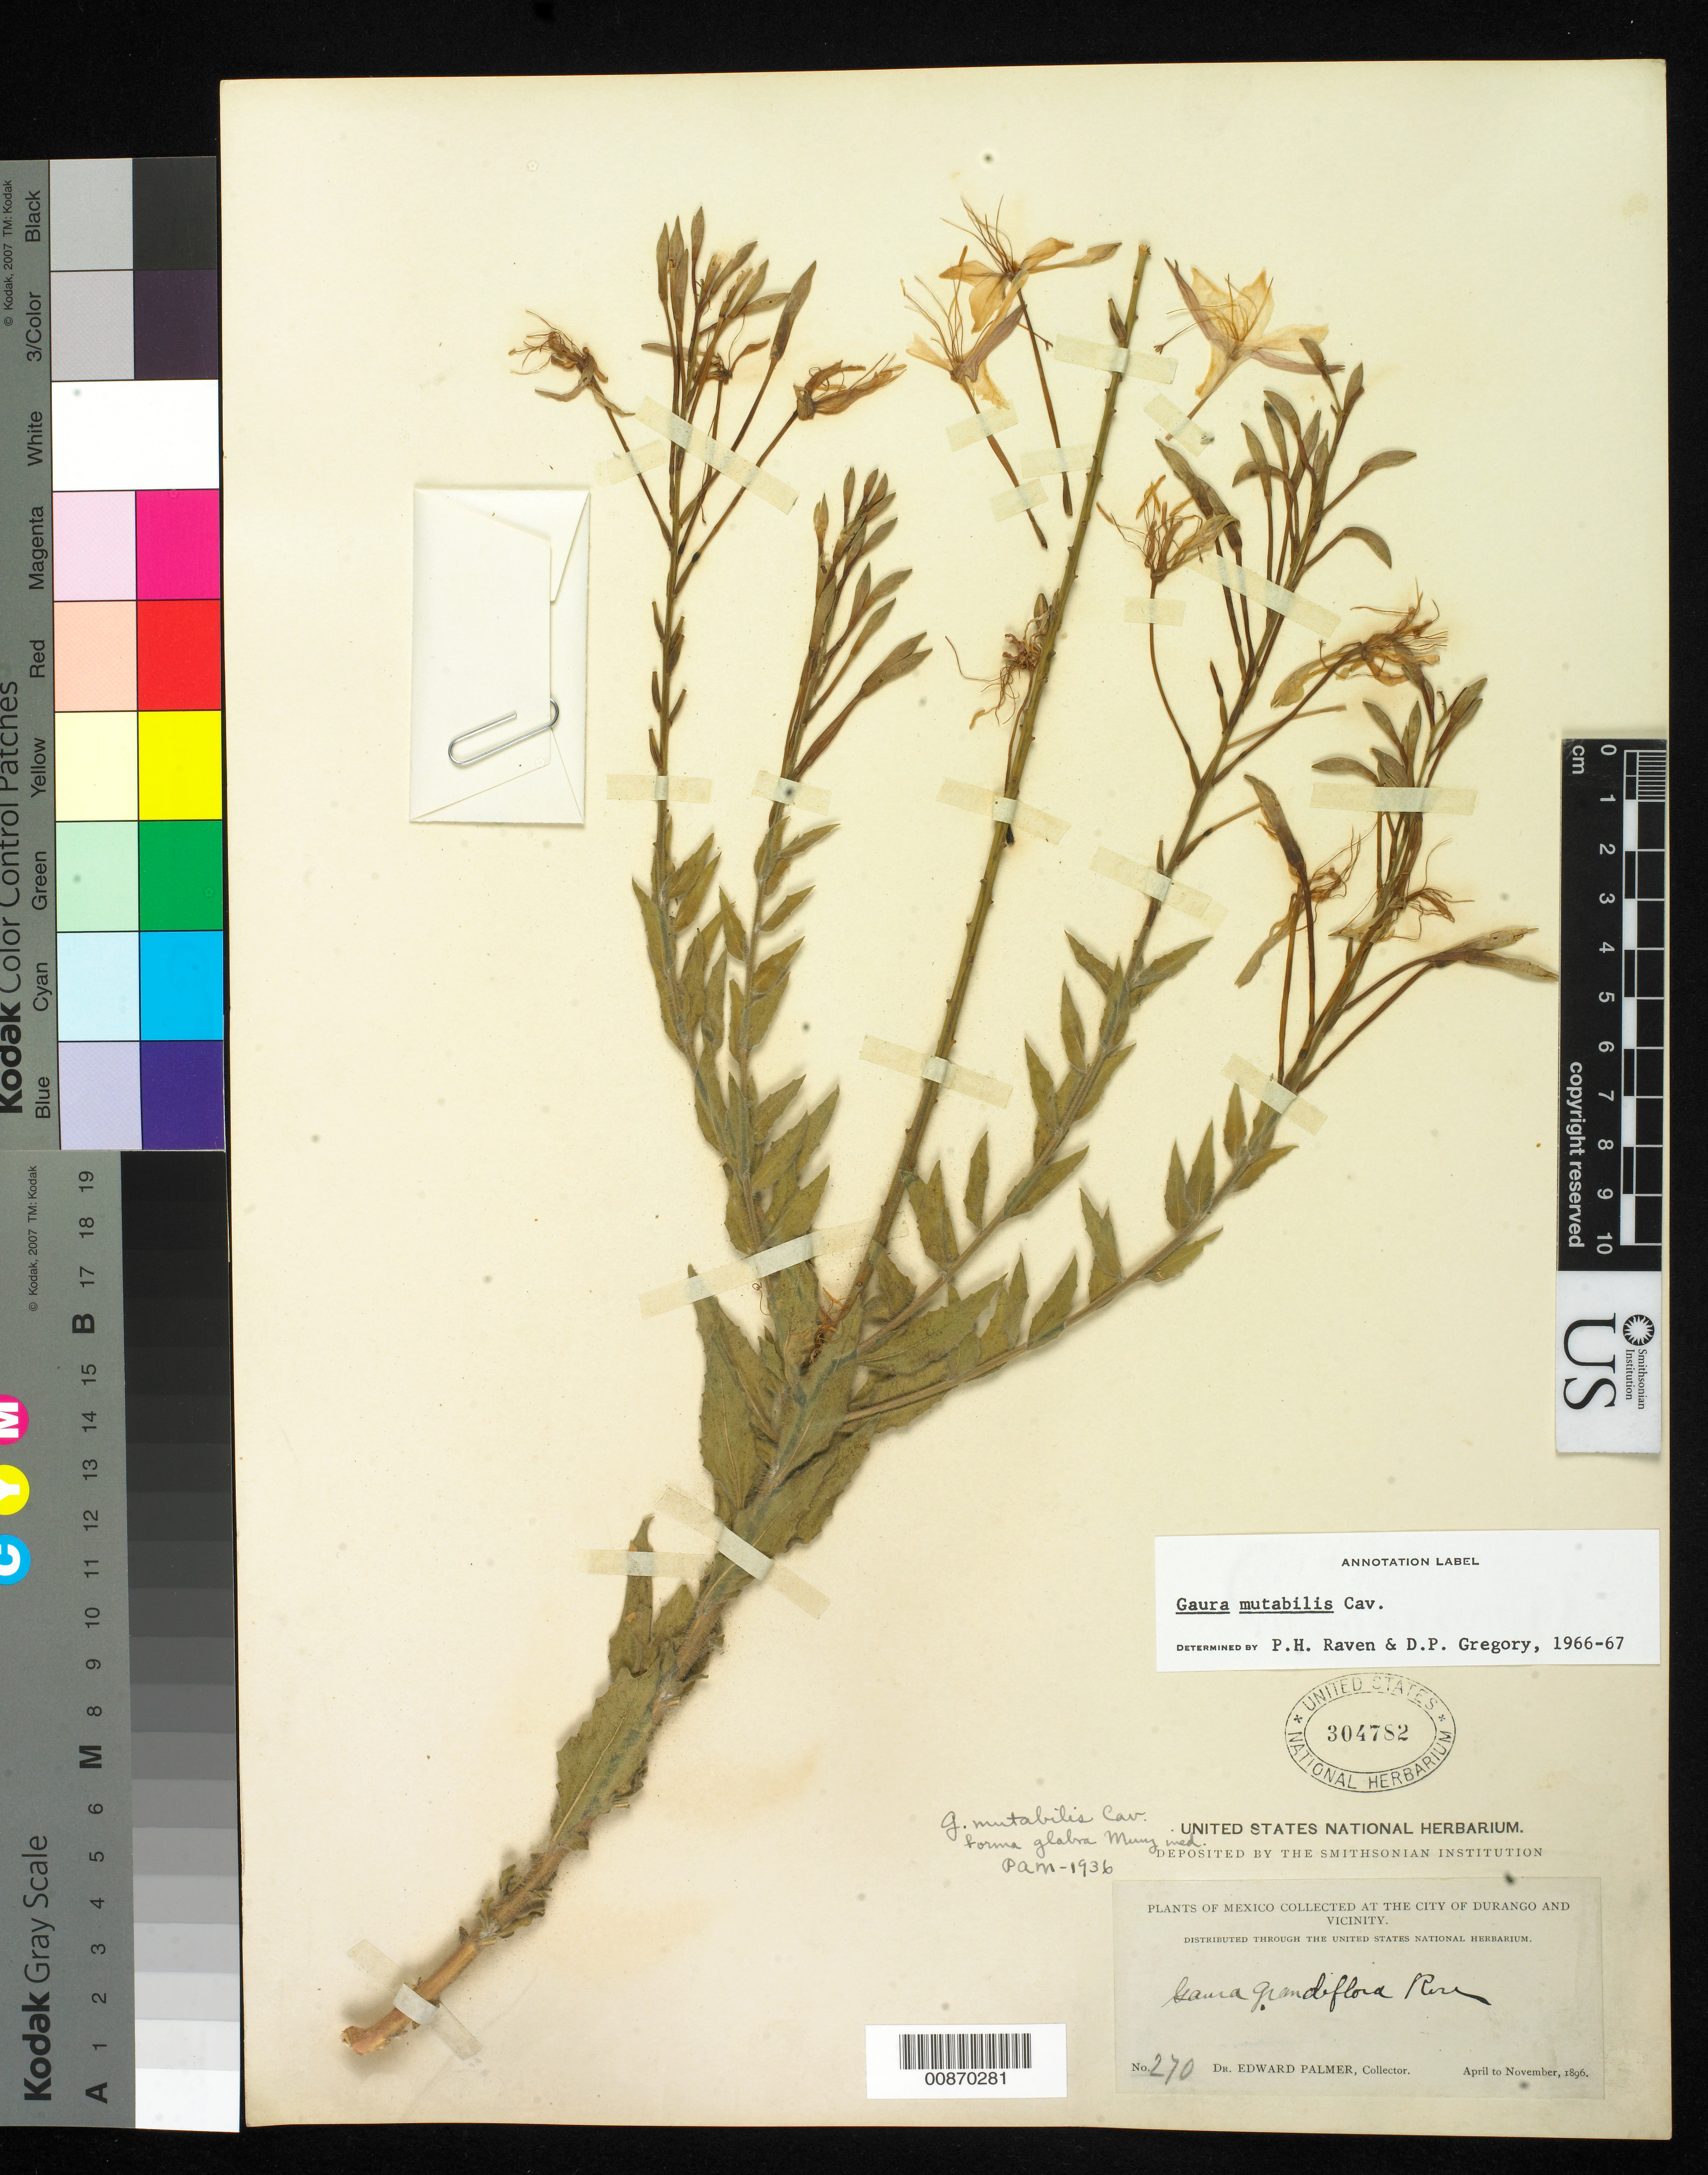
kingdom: Plantae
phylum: Tracheophyta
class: Magnoliopsida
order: Myrtales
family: Onagraceae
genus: Oenothera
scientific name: Oenothera anomala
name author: Curtis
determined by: Wagner, W. L., (BOT), Smithsonian Institution - National Museum of Natural History (UNITED STATES)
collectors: E. Palmer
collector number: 270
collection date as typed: Apr 1896 to -- Nov 1896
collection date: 1896-04/1896-11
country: Mexico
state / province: Durango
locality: City of Durango and vicinity.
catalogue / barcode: US 304782